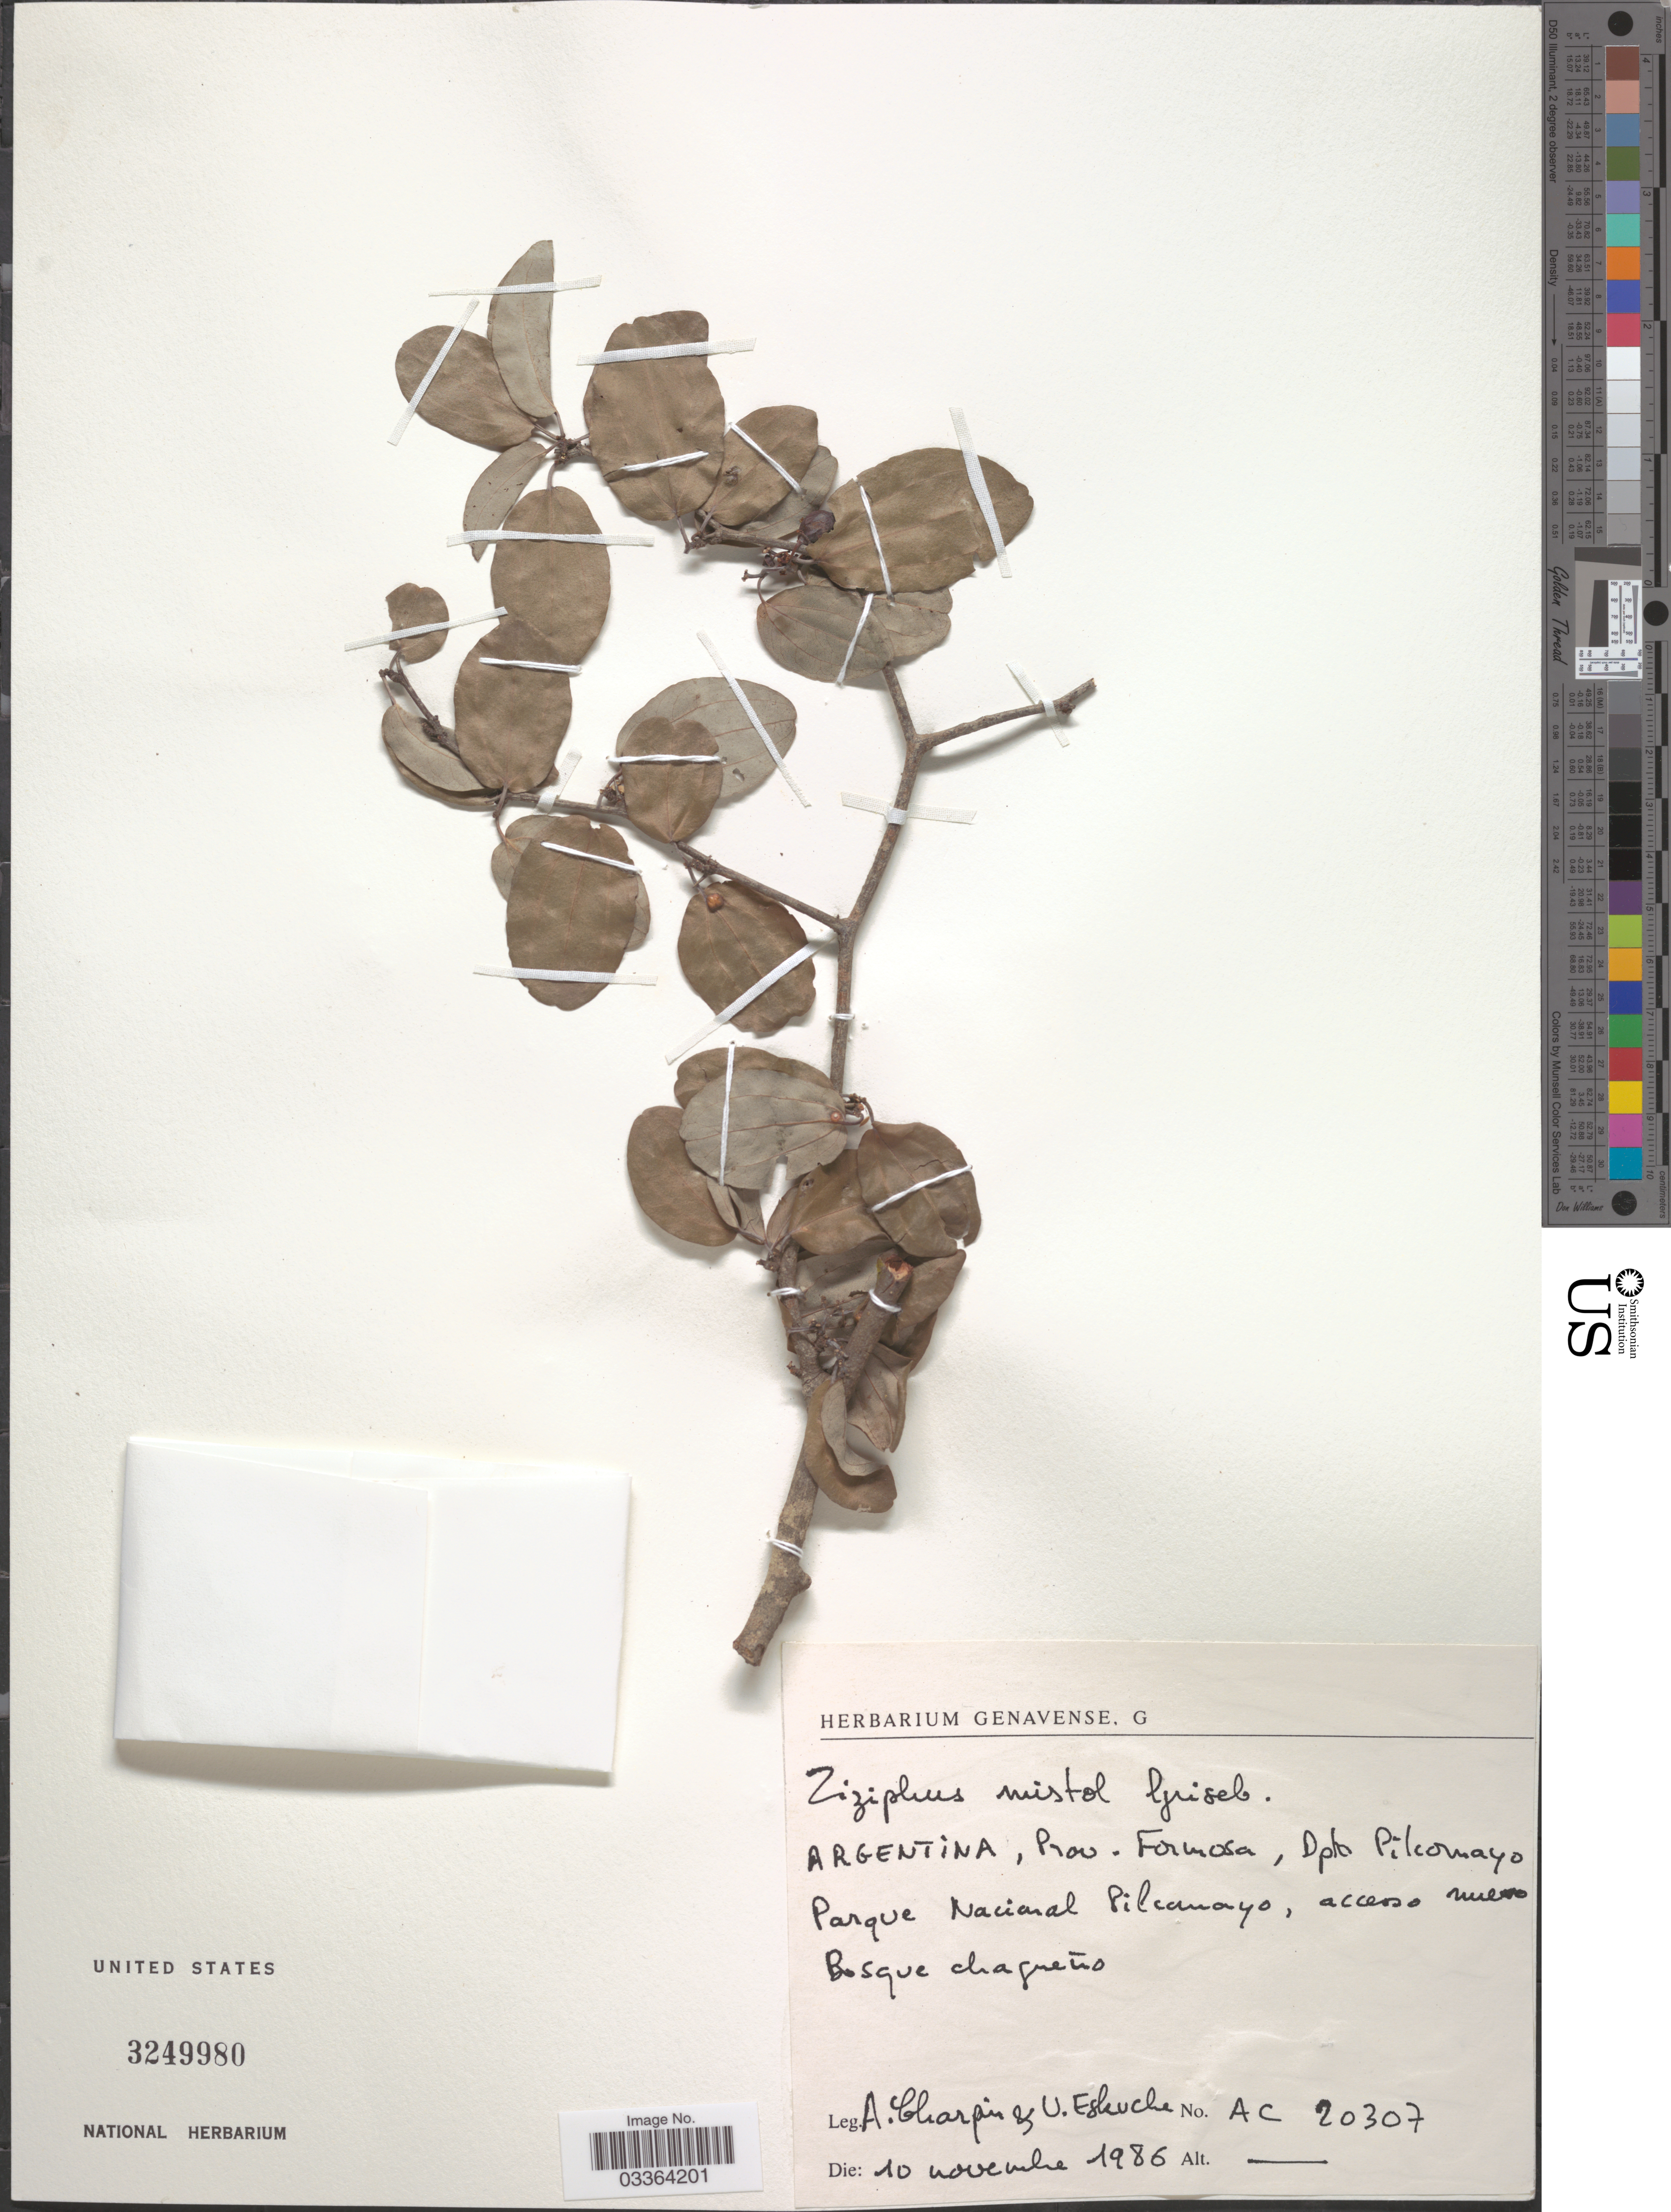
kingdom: Plantae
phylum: Tracheophyta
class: Magnoliopsida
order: Rosales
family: Rhamnaceae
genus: Sarcomphalus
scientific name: Sarcomphalus mistol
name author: (Griseb.) Hauenschild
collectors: A. Charpin & U. Eskuche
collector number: AC20307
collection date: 1986-11-10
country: Argentina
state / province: Formosa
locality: Dpto. Pilcomayo, Parque Nacional Pilcamayo.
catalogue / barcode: US 3249980